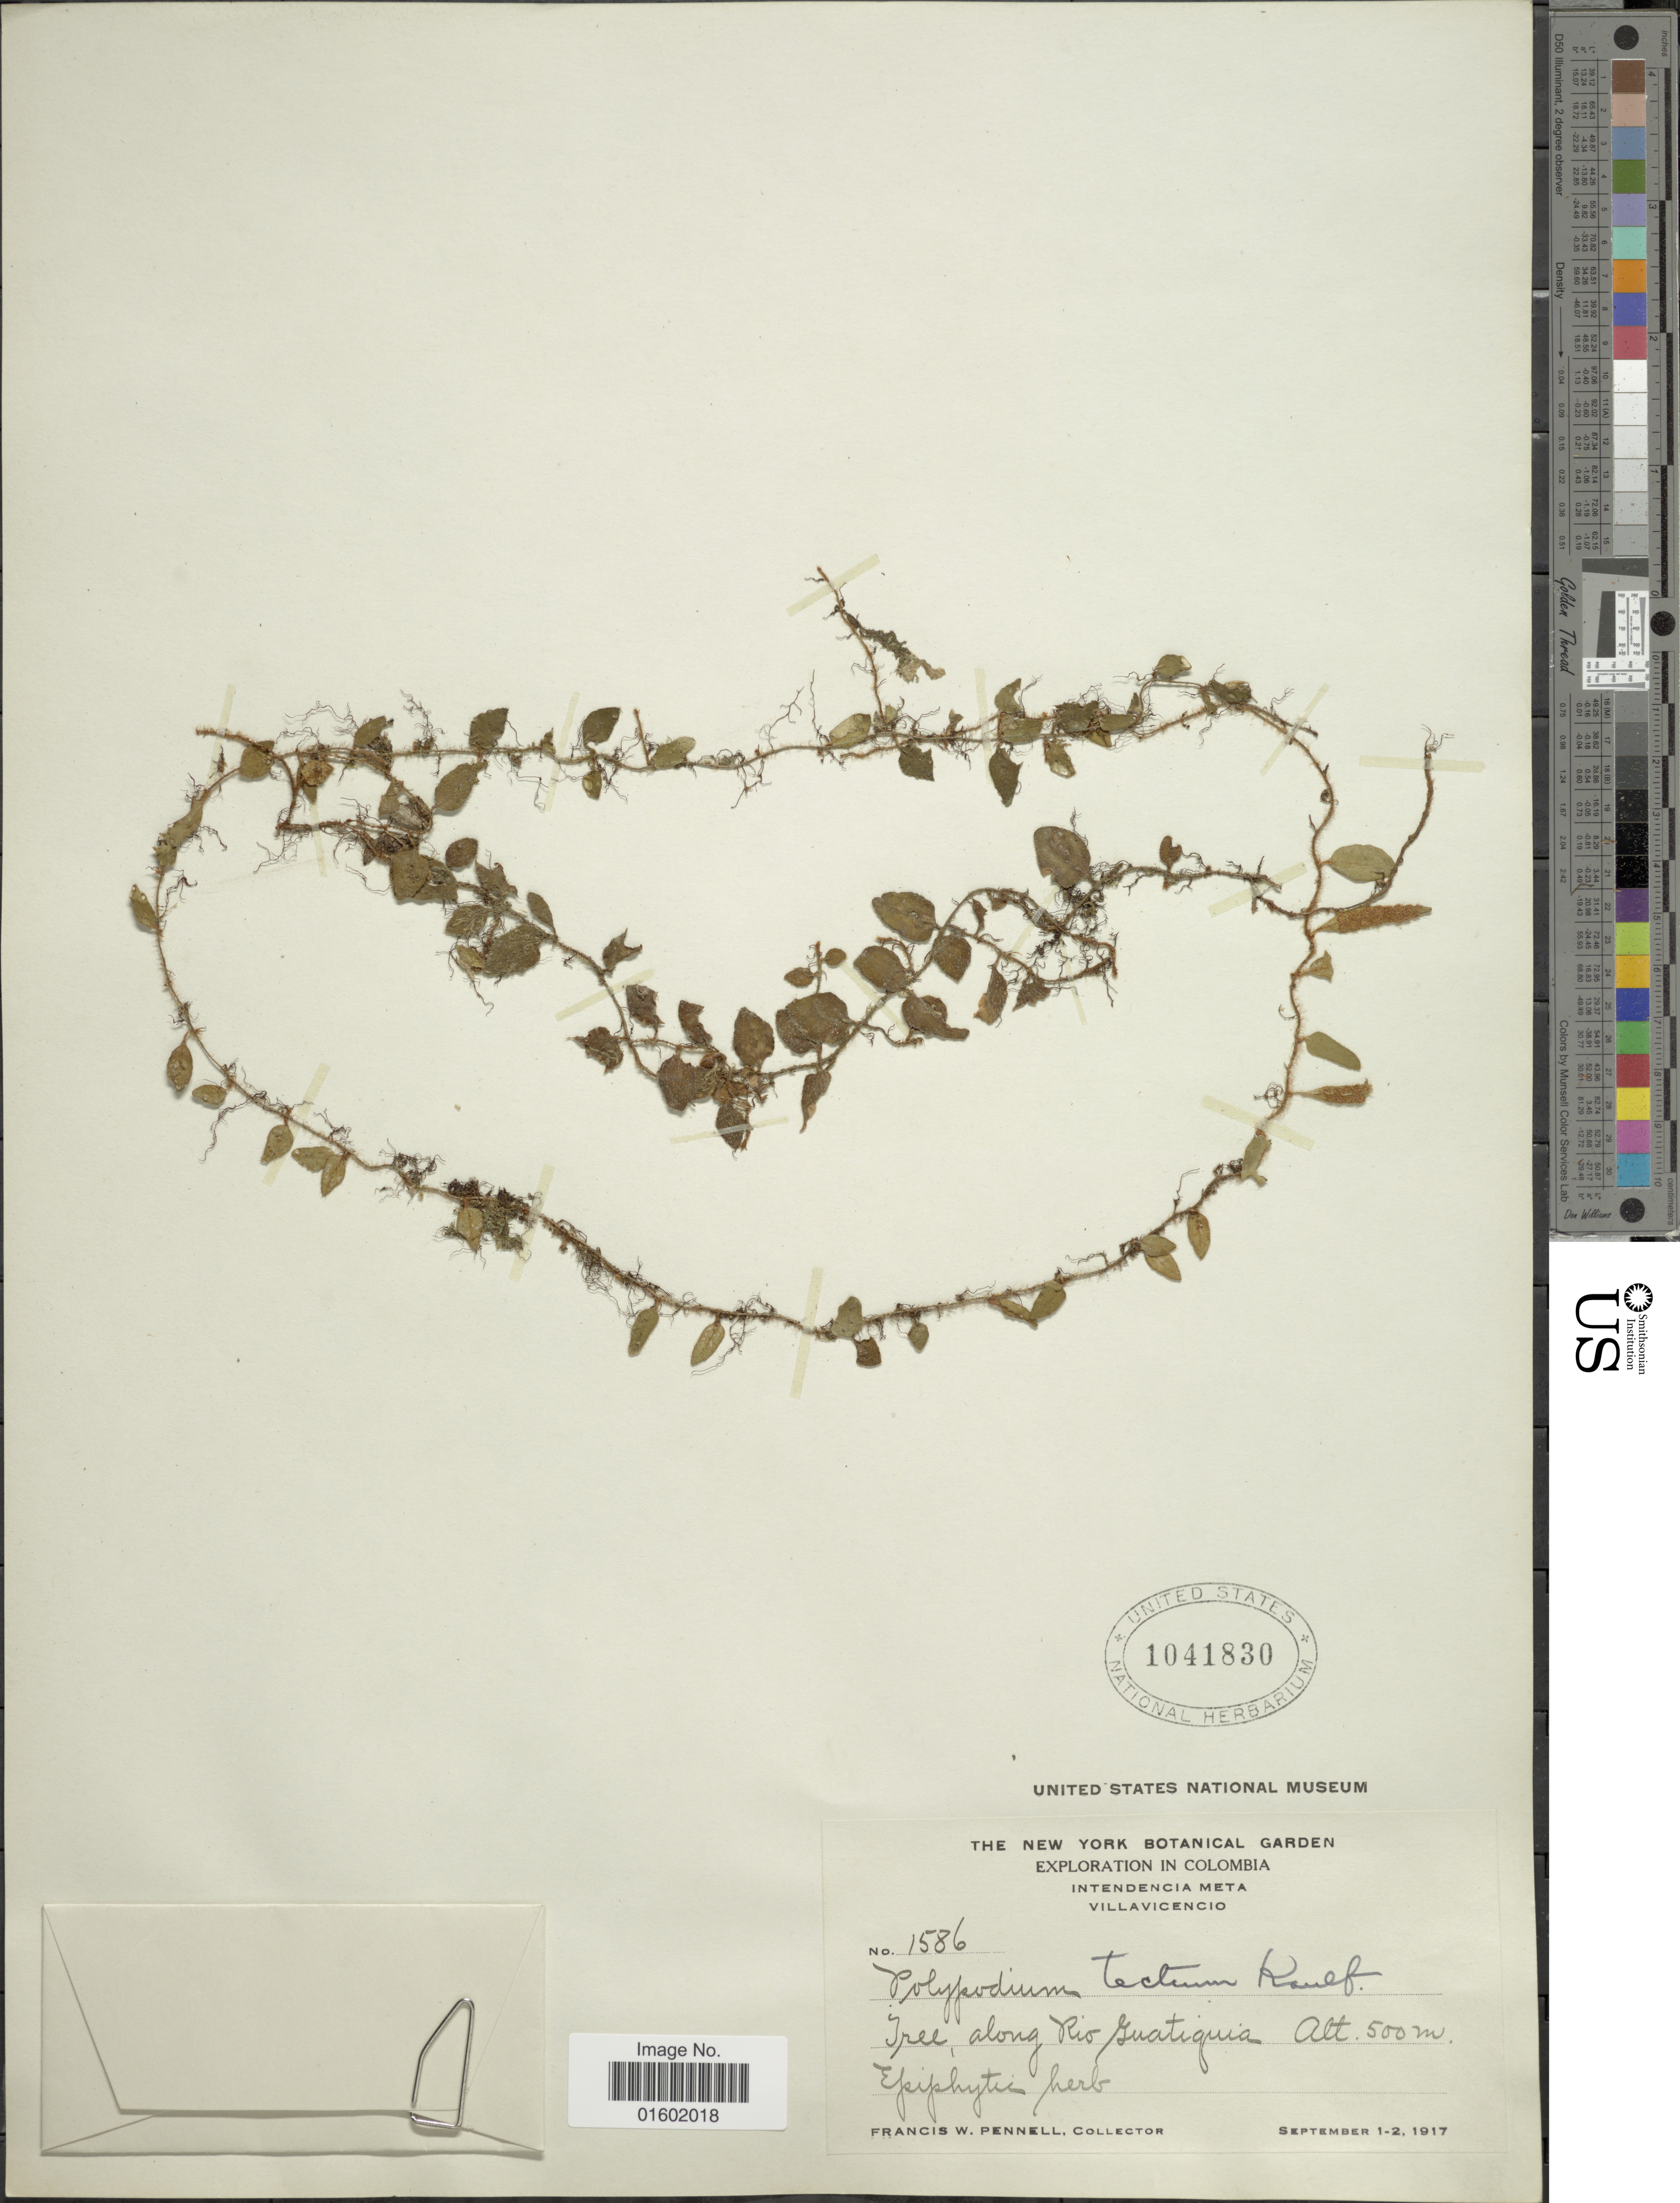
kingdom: Plantae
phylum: Tracheophyta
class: Polypodiopsida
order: Polypodiales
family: Polypodiaceae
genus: Microgramma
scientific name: Microgramma tecta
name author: (Kaulf.) Alston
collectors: F. W. Pennell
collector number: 1586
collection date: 1917-09-01/1917-09-02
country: Colombia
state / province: Meta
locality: Intendencia Meta Villavicencio, Tree along Rio Guatiquia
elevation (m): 500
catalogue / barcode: US 1041830